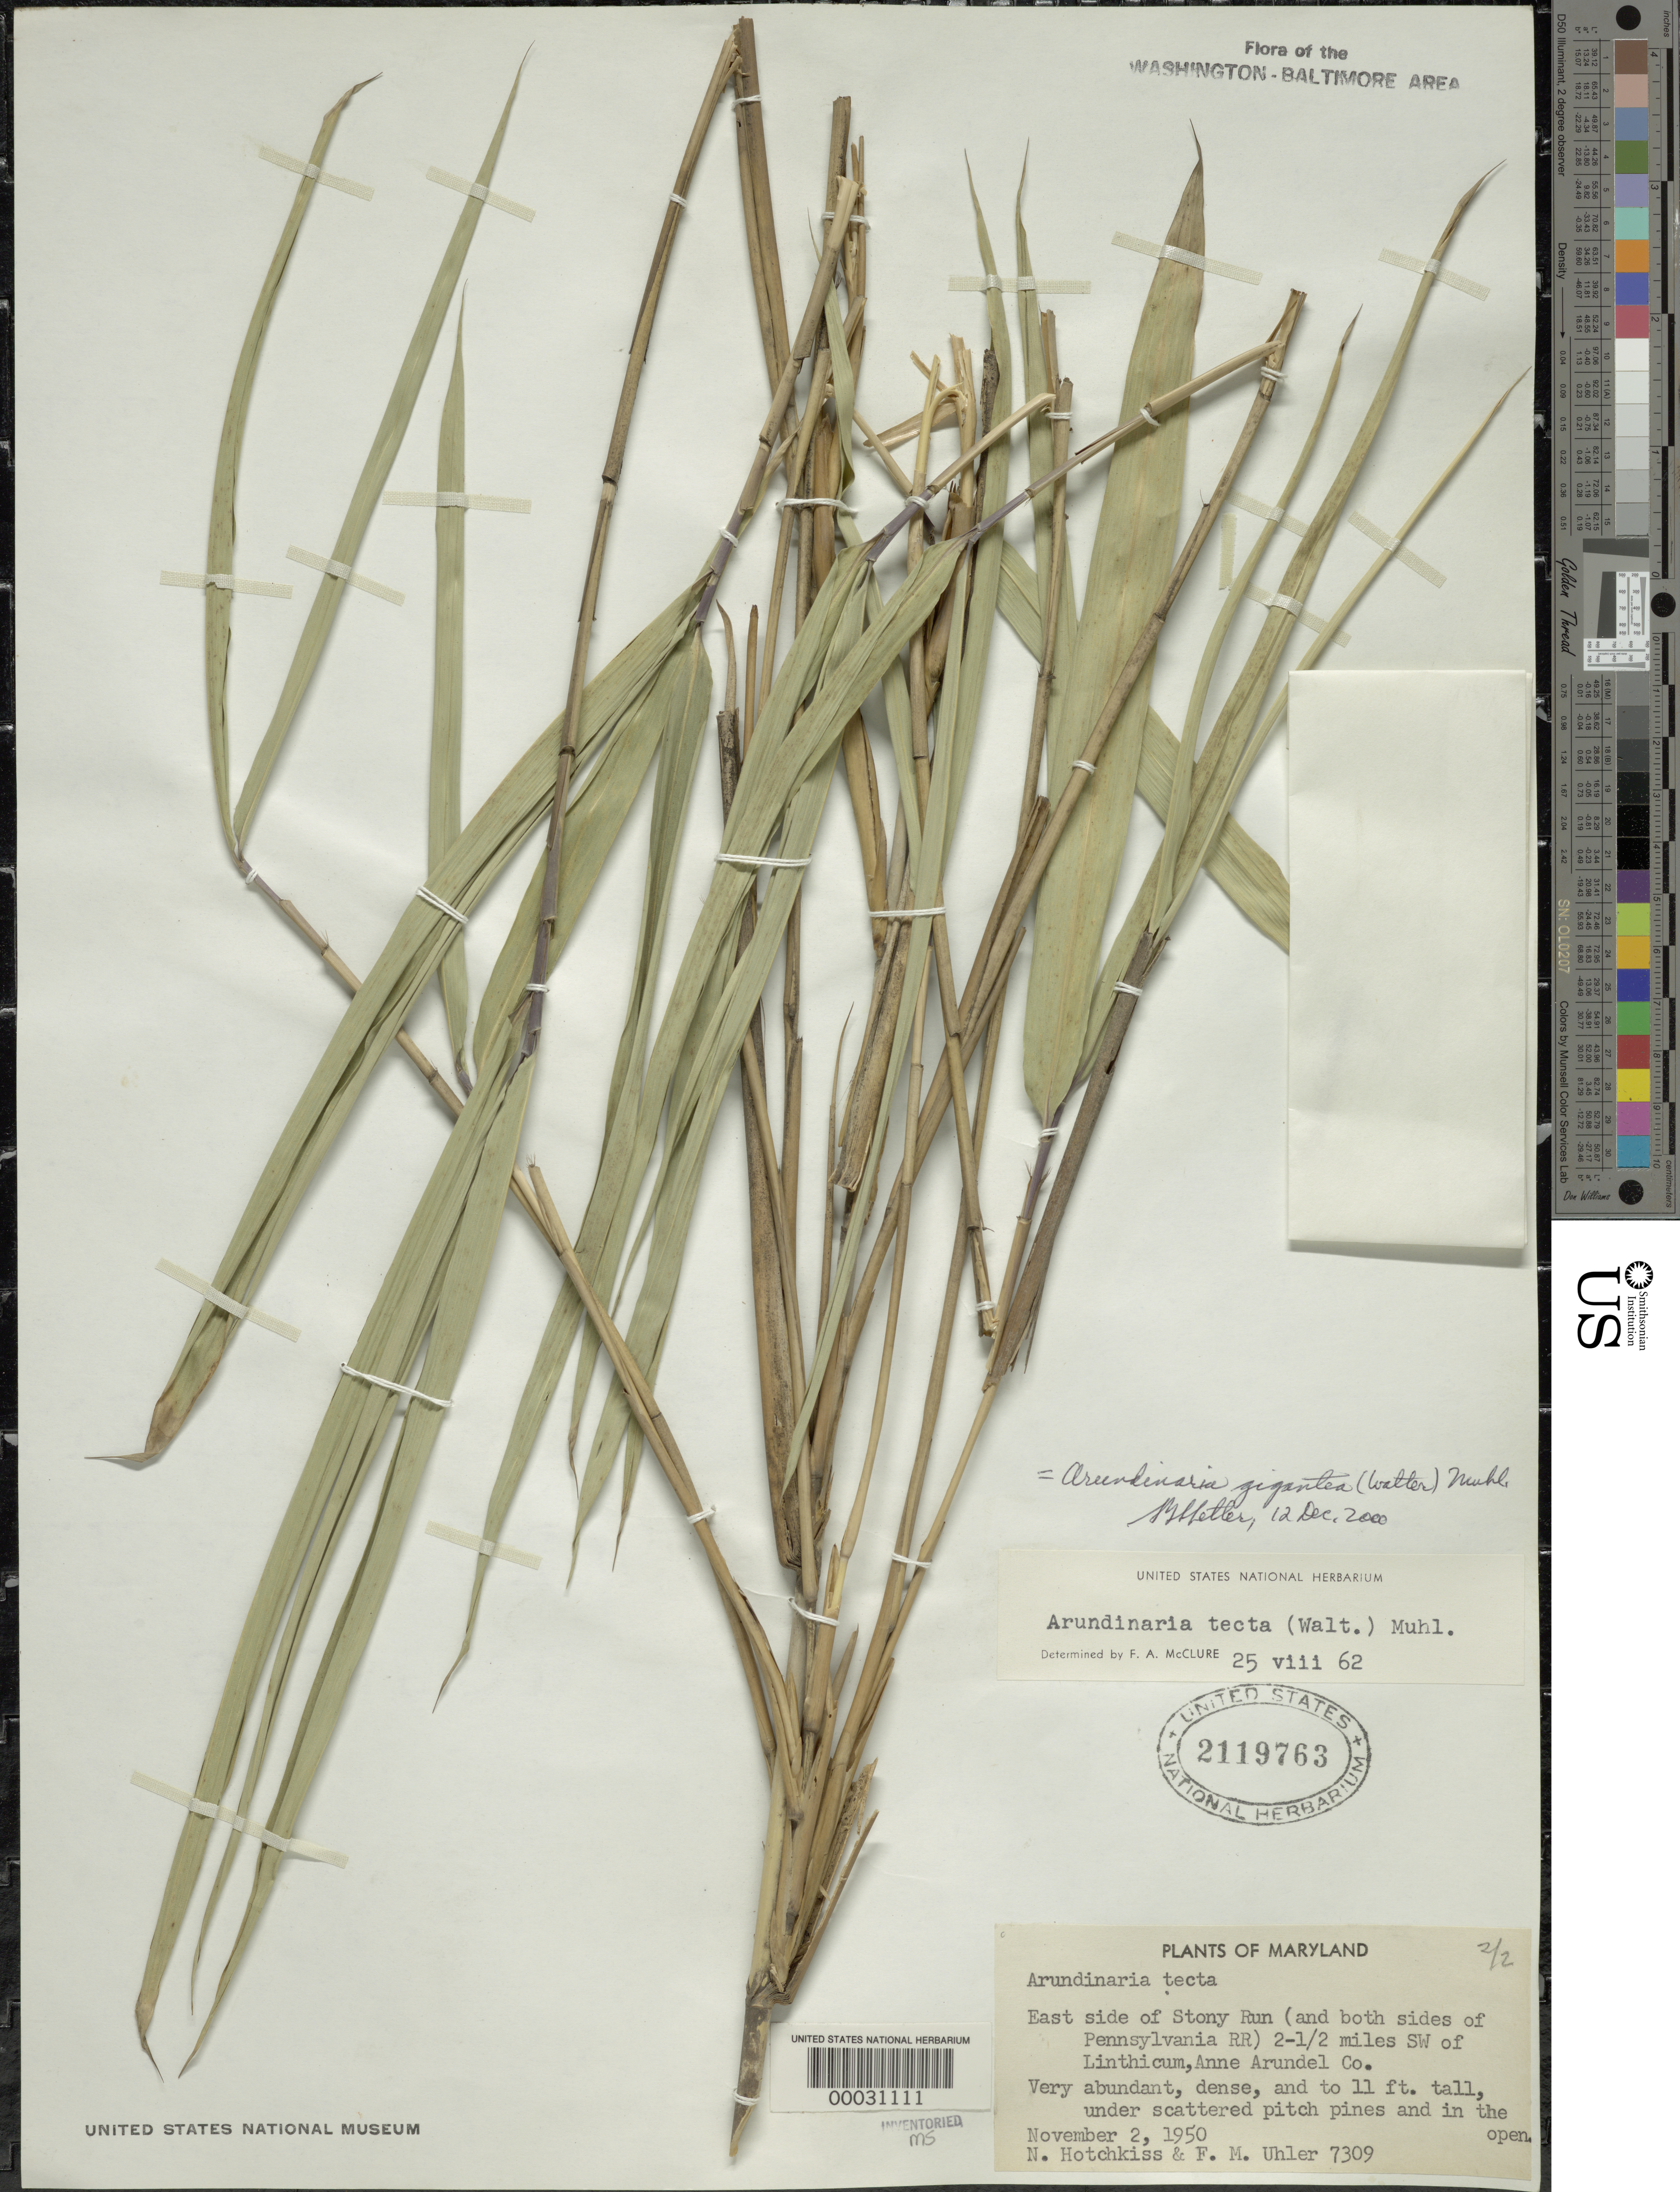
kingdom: Plantae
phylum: Tracheophyta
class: Liliopsida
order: Poales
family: Poaceae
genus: Arundinaria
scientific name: Arundinaria tecta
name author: (Walter) Muhl.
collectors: N. Hotchkiss & F. M. Uhler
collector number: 7309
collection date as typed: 02 Nov 1950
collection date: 1950-11-02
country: United States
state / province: Maryland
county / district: Anne Arundel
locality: Linthicum, Stony Run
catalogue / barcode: US 2119763